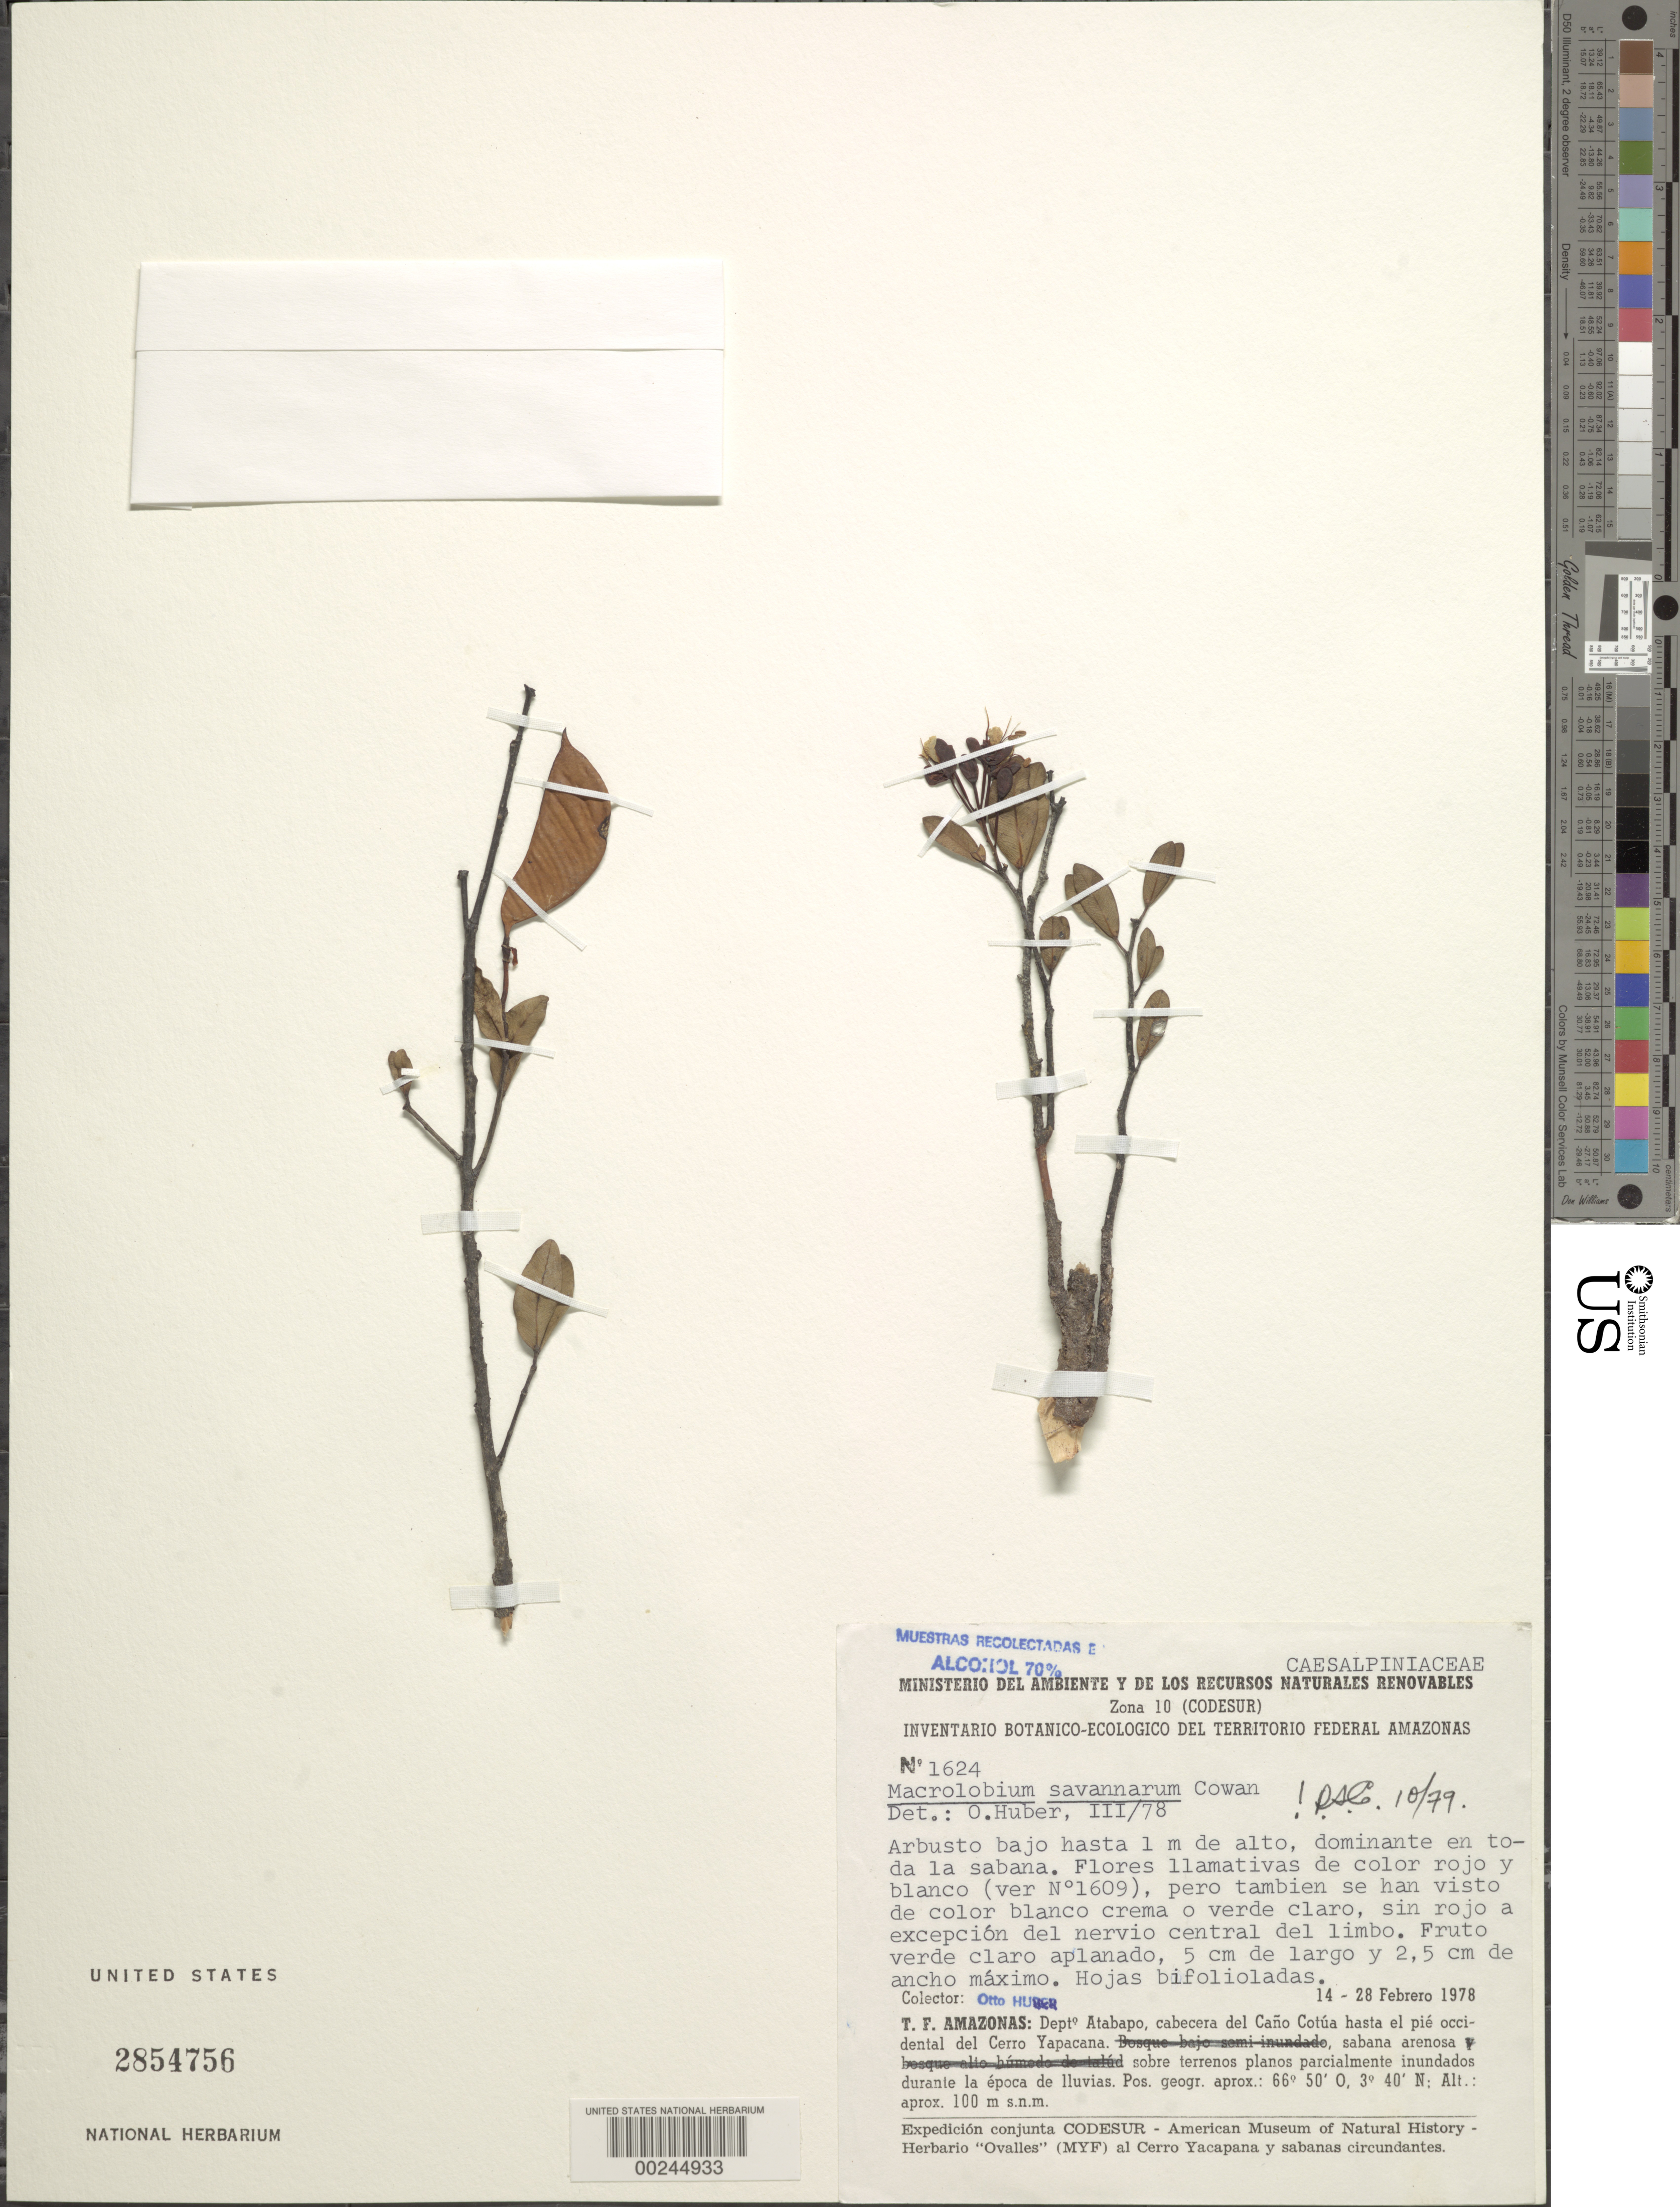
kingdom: Plantae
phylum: Tracheophyta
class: Magnoliopsida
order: Fabales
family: Fabaceae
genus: Macrolobium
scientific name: Macrolobium savannarum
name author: R.S. Cowan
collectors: O. Huber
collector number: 1624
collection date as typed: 14 Feb 1978 to 28 Feb 1978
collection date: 1978-02-14/1978-02-28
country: Venezuela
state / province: Amazonas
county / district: Atabapo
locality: Falls of Cano Cotua up to the e foot of Cerro Yapacana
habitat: Sandy savanna above flat ground partially inundated during rainy season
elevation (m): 100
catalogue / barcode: US 2854756